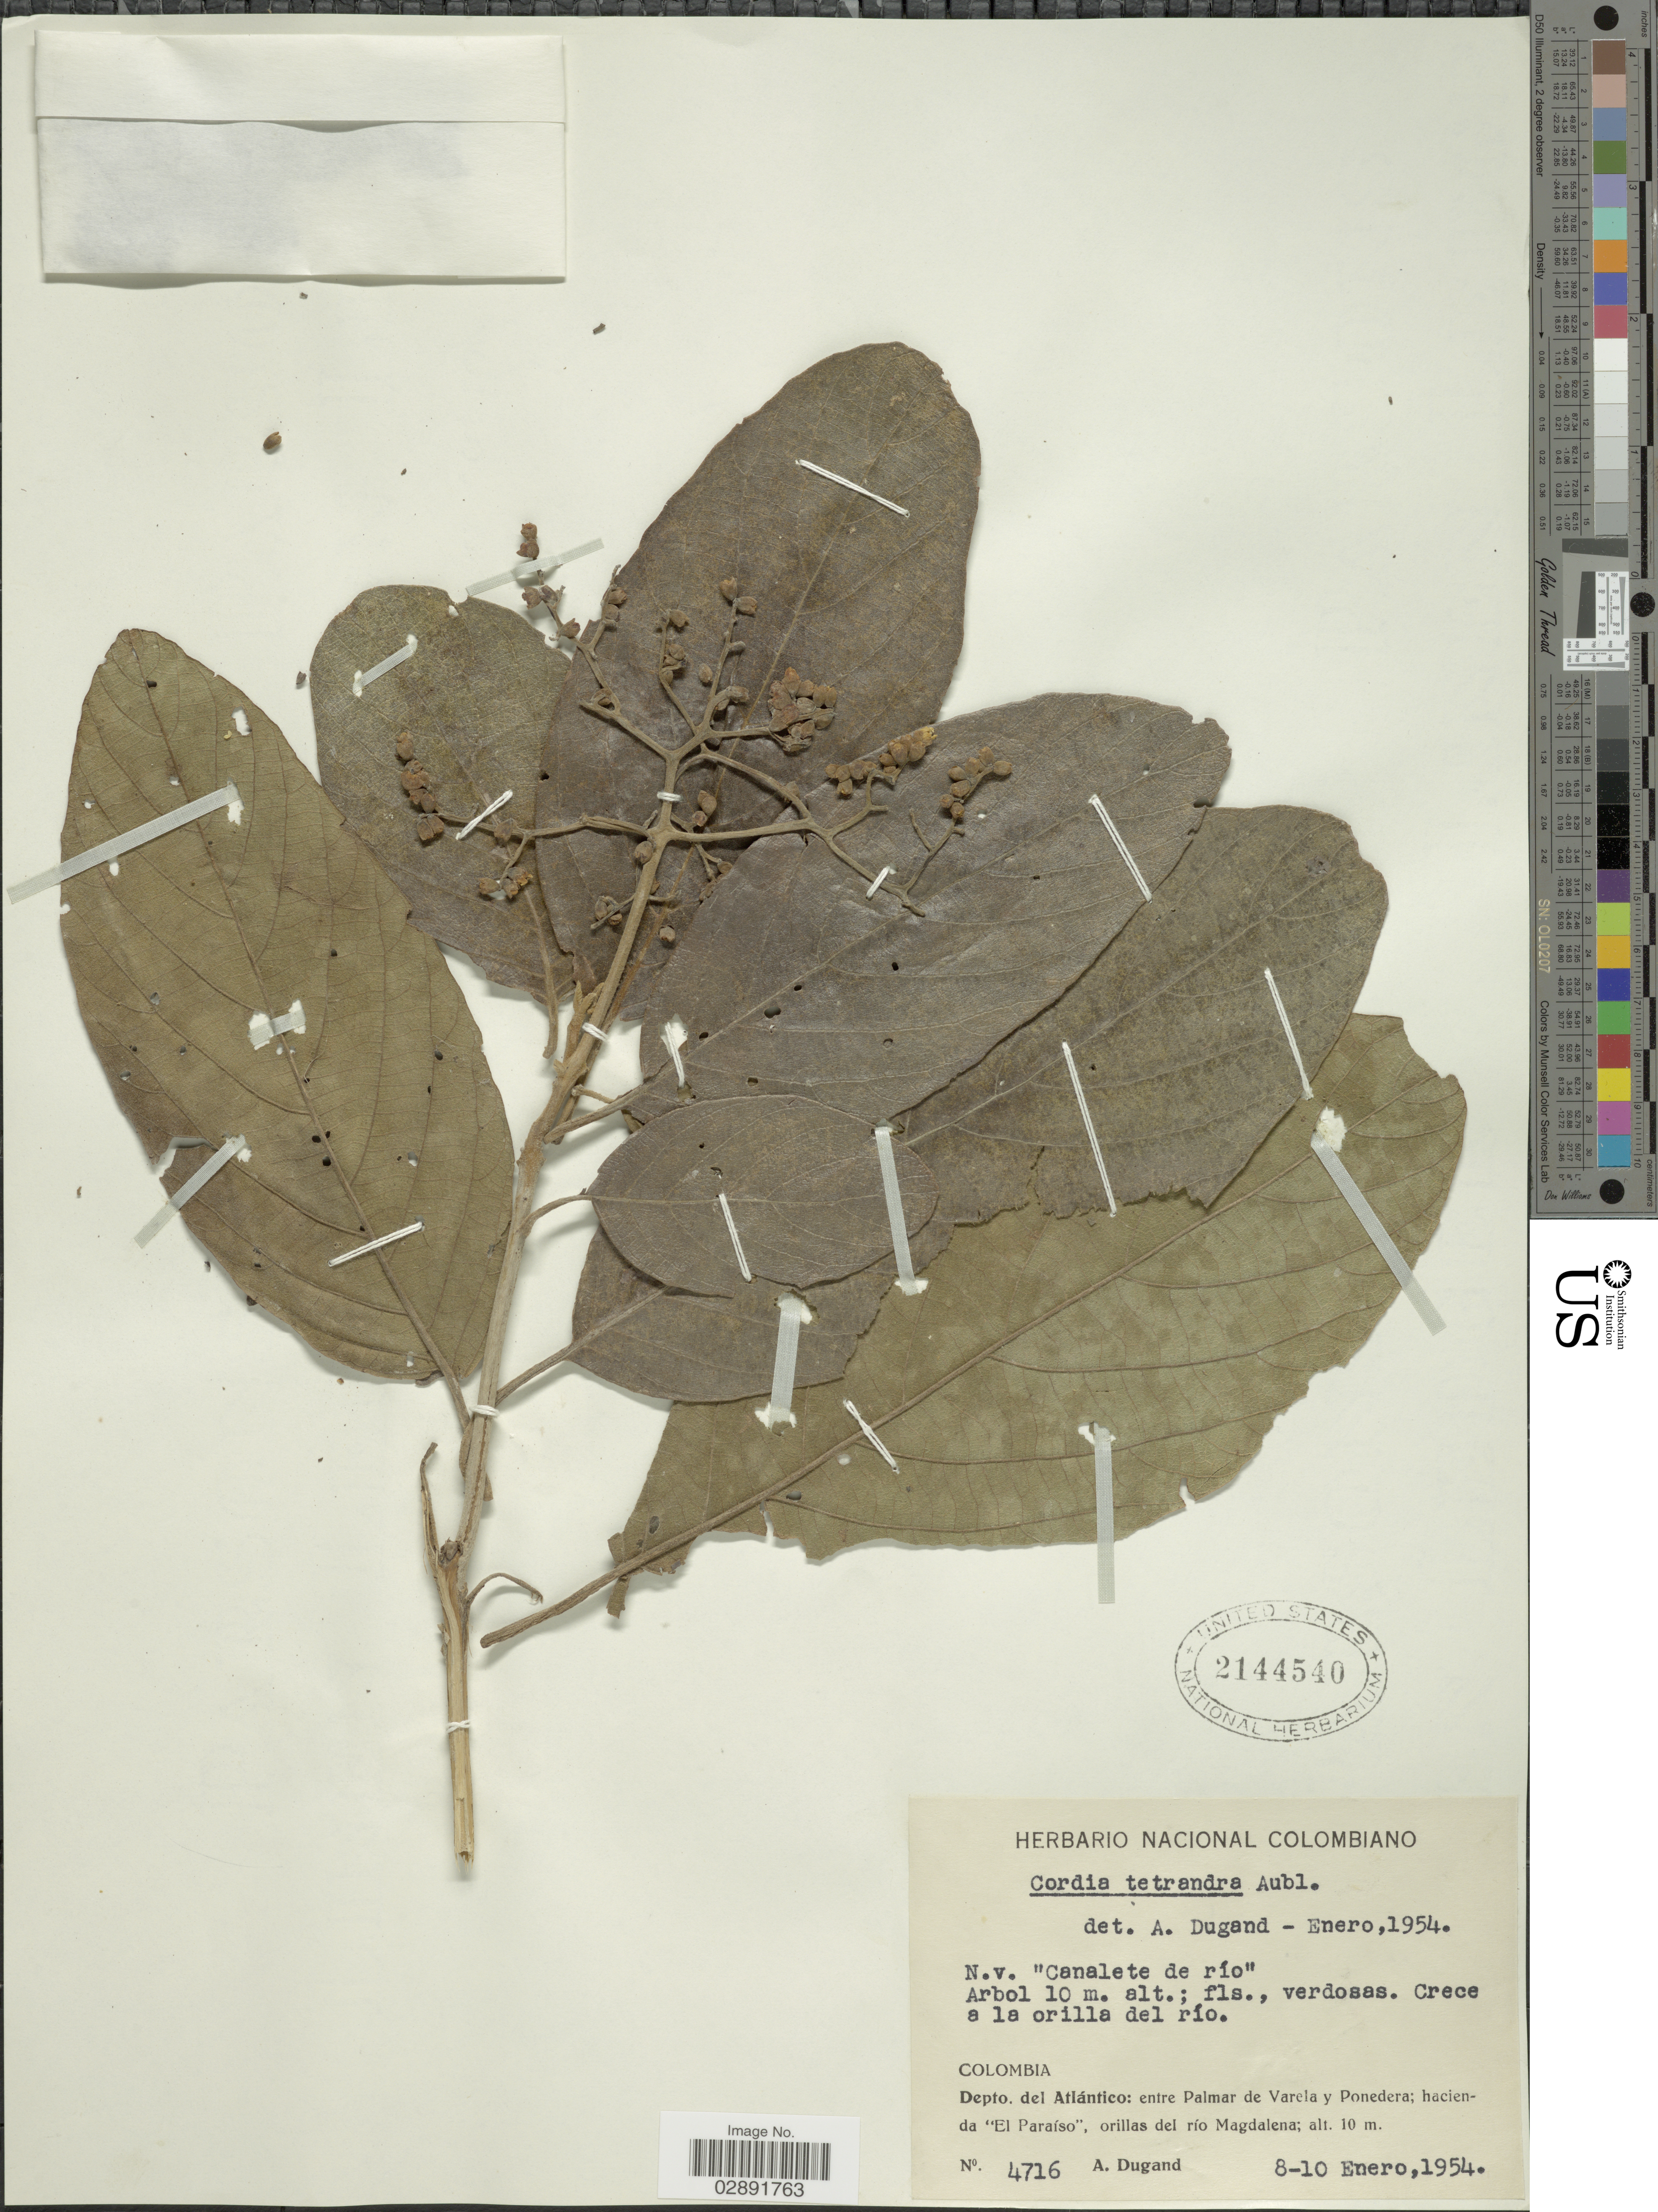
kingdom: Plantae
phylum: Tracheophyta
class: Magnoliopsida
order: Boraginales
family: Cordiaceae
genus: Cordia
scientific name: Cordia tetrandra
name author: Aubl.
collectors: A. Dugand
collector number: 4716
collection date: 1954-01-08/1954-01-10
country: Colombia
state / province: Atlántico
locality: Crece a la orilla del río. Depto. Atlántico, entre Palmar de Varela y Ponedera; hacienda "El Paraíso", orillas del río Magdalena.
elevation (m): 10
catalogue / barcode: US 2144540